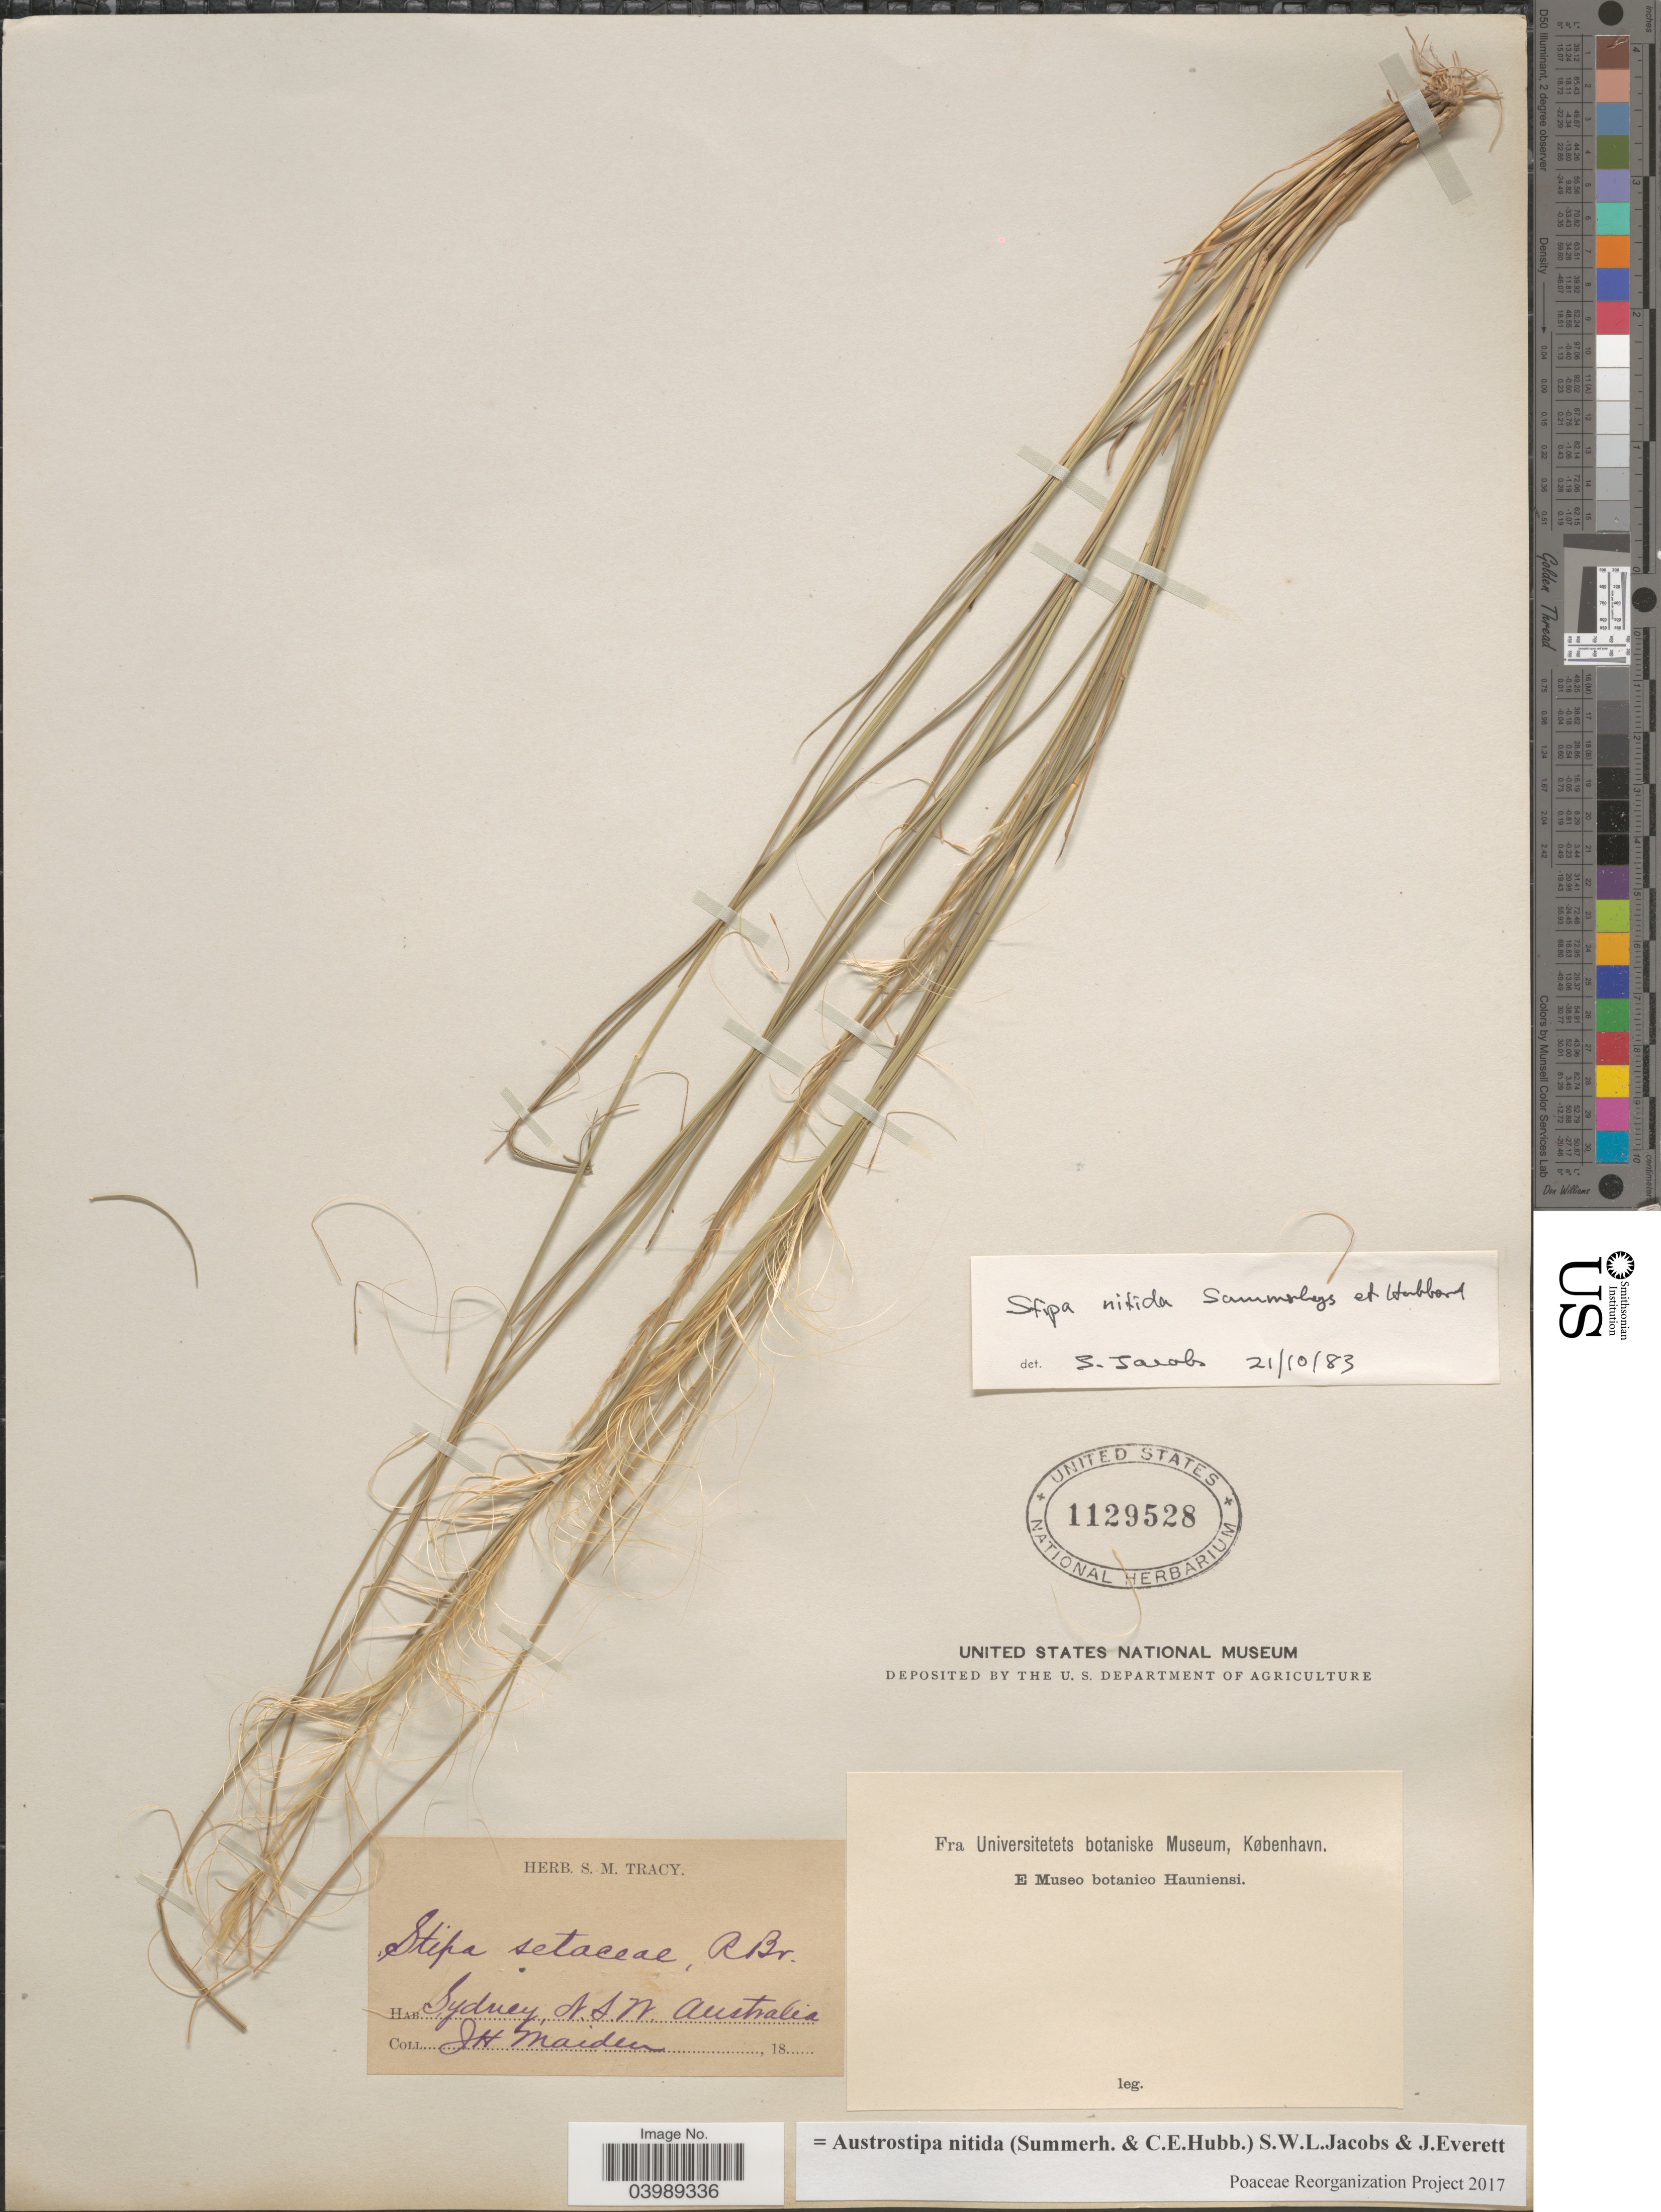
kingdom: Plantae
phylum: Tracheophyta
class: Liliopsida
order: Poales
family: Poaceae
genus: Austrostipa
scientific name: Austrostipa nitida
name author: (Summerh. & C.E. Hubb.) S.W.L. Jacobs & J. Everett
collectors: J. Maiden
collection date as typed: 18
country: Australia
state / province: New South Wales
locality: Sydney.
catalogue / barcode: US 1129528